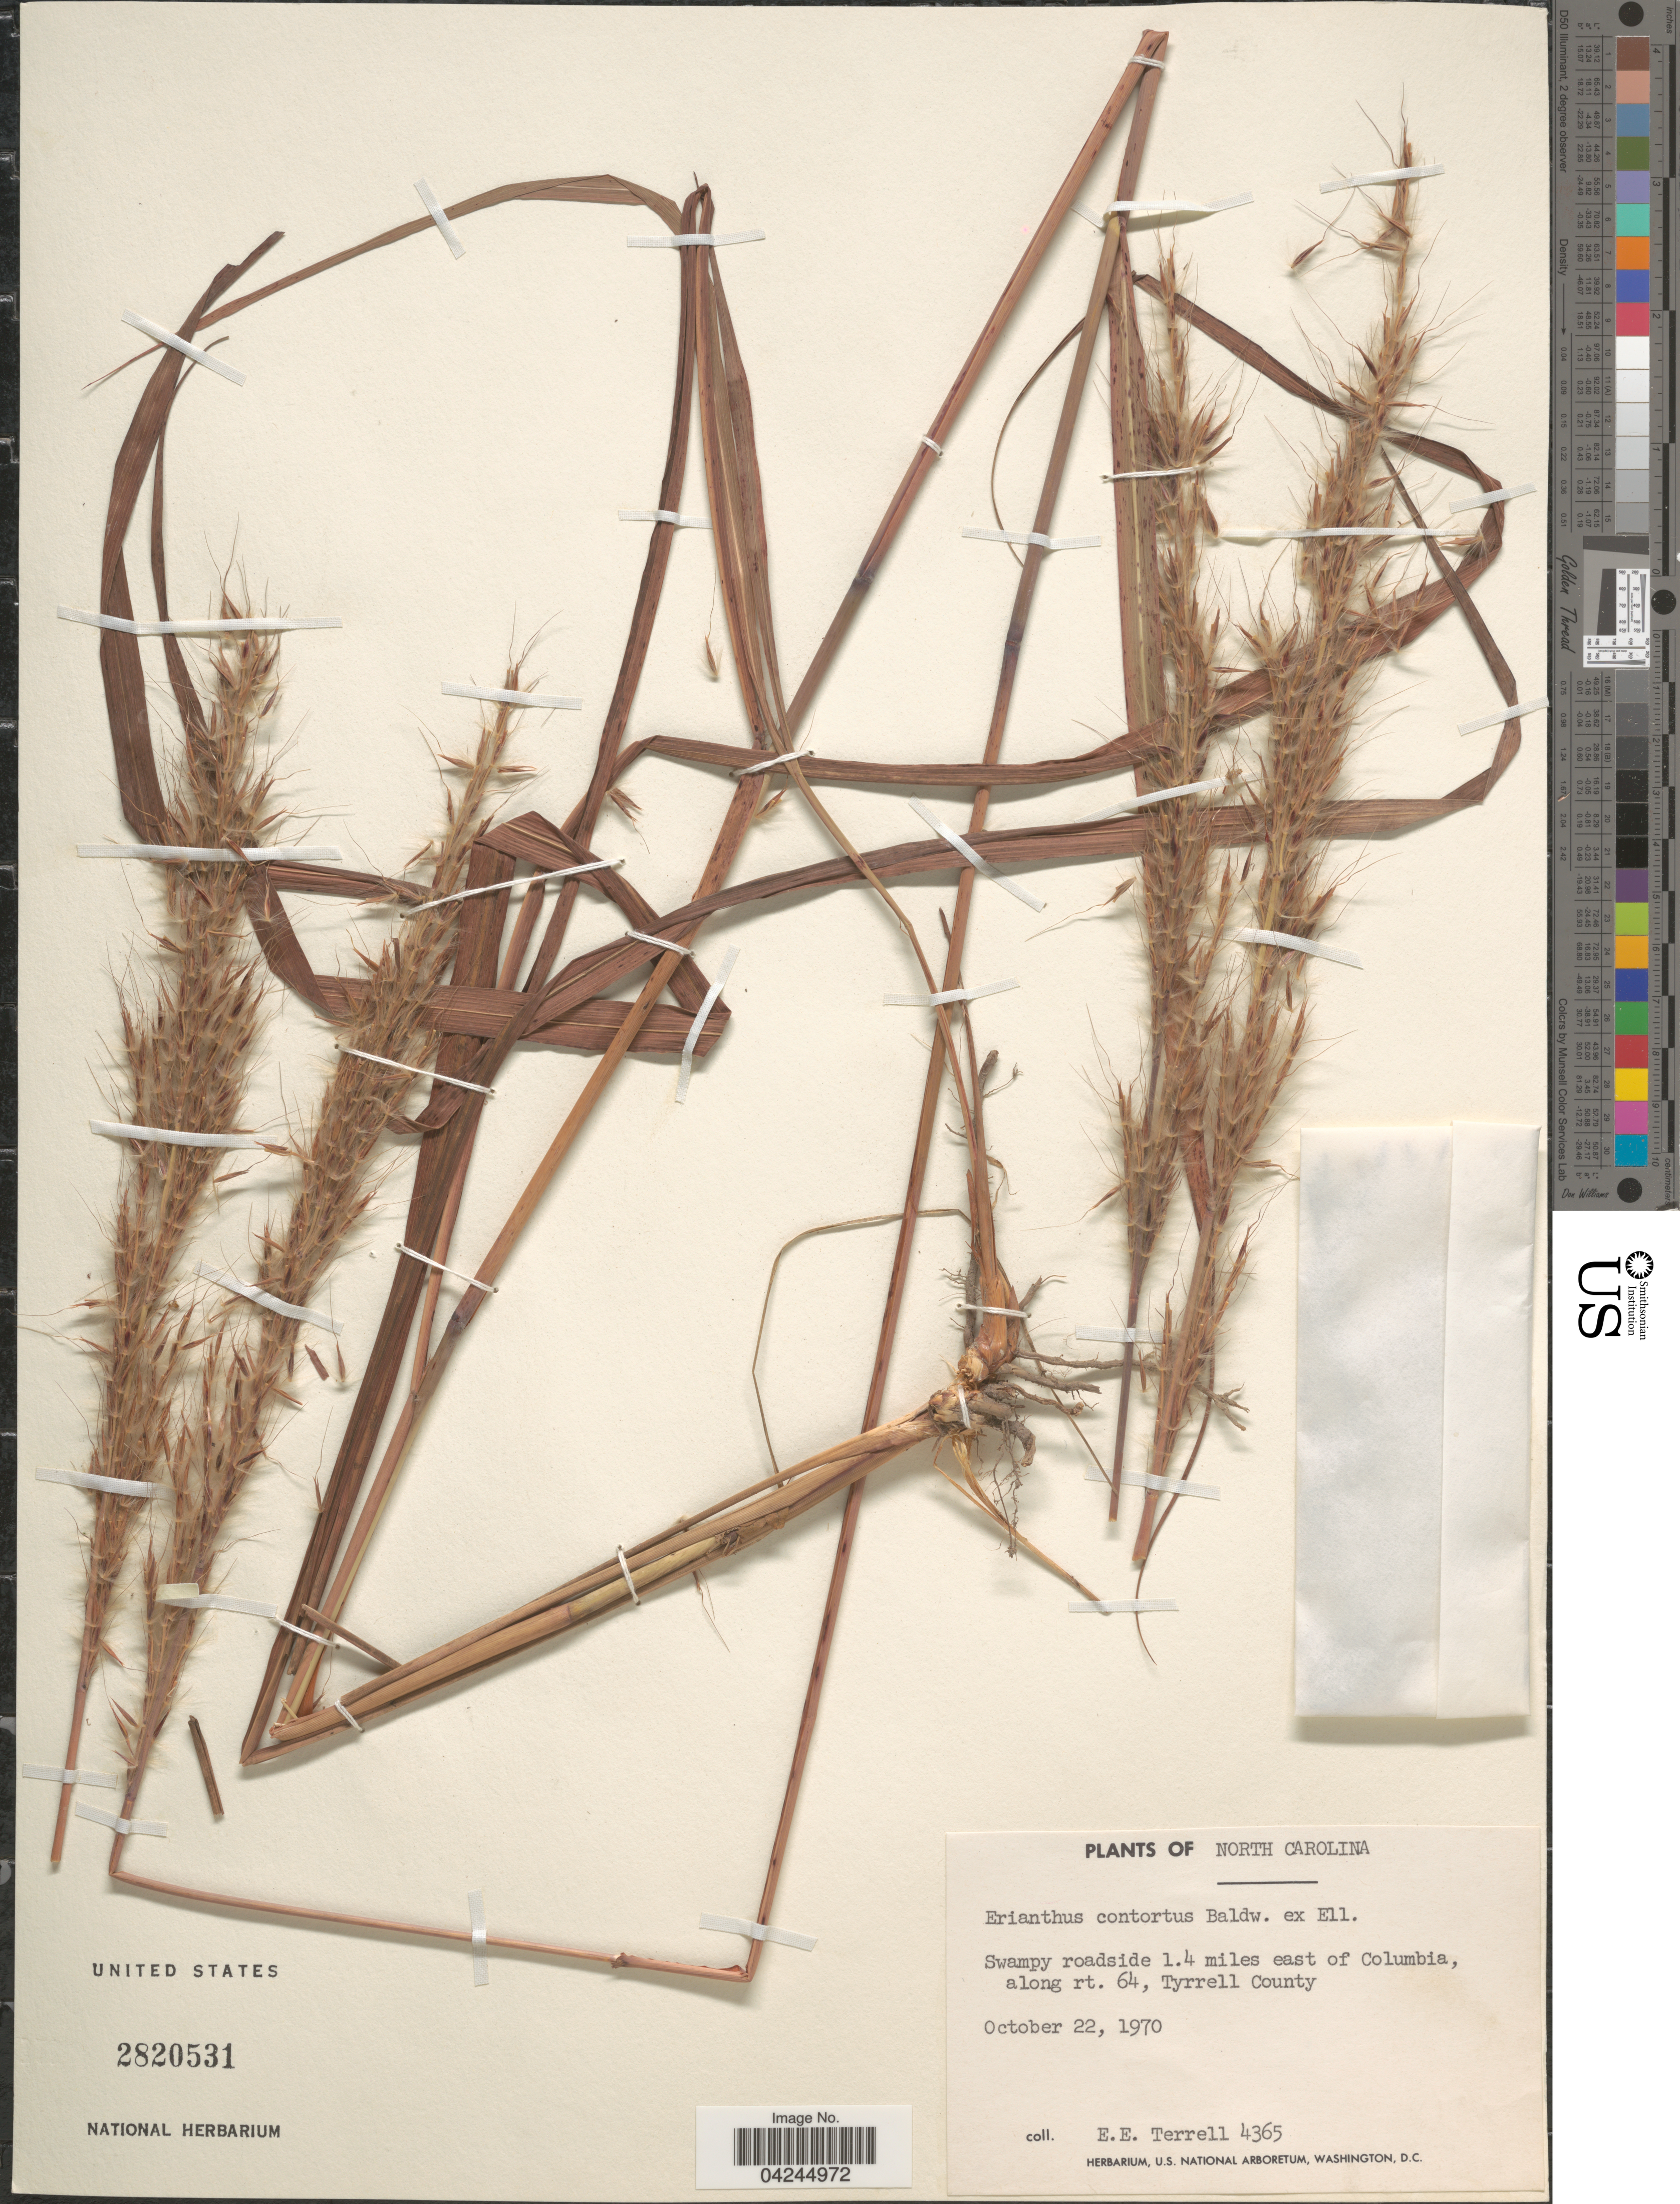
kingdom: Plantae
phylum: Tracheophyta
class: Liliopsida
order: Poales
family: Poaceae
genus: Erianthus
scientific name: Erianthus brevibarbis var. contortus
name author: (Elliott) D.B. Ward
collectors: E. E. Terrell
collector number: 4365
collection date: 1970-10-22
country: United States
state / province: North Carolina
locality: Swampy roadside, 1.4 miles east of Columbia, along rt. 64, Tyrrell County.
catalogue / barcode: US 2820531